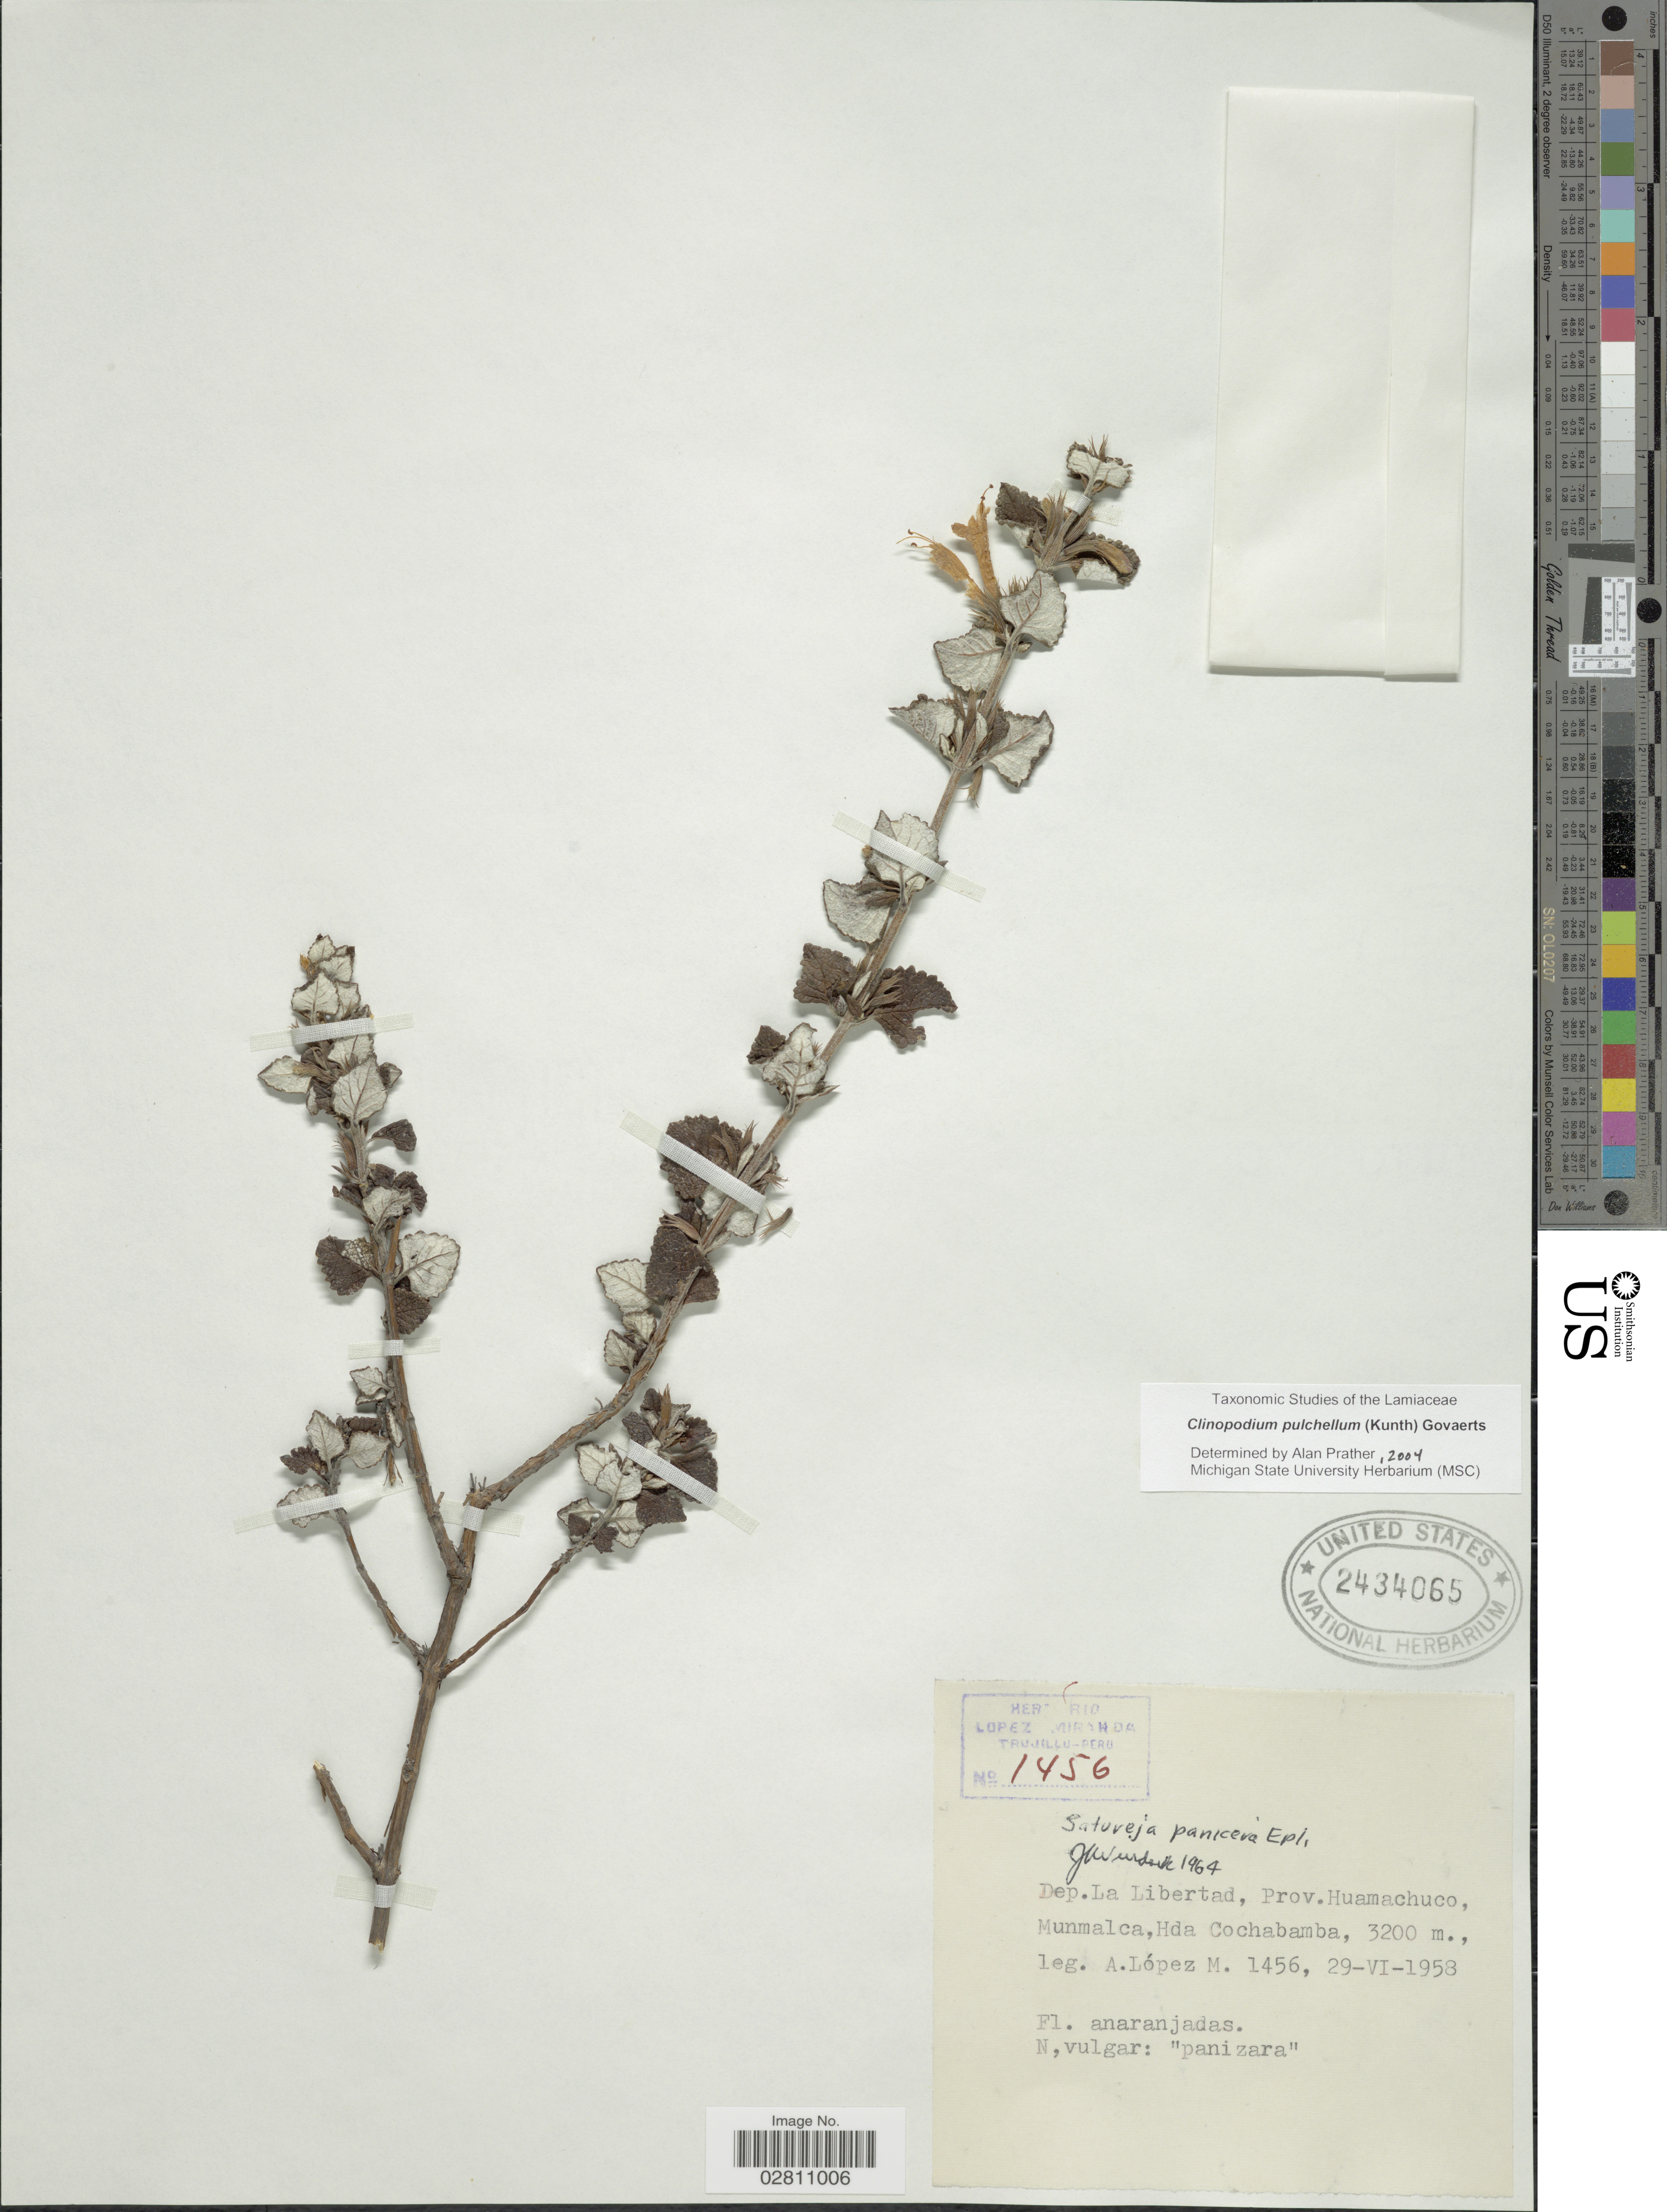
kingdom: Plantae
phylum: Tracheophyta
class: Magnoliopsida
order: Lamiales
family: Lamiaceae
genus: Clinopodium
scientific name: Clinopodium pulchellum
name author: (Kunth) Govaerts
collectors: A. López M.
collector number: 1456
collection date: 1958-06-29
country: Bolivia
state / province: Cochabamba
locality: Dep. La Libertad, Prov. Huamachuco, Munmalca, Hda Cochabamba.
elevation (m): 3200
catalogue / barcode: US 2434065